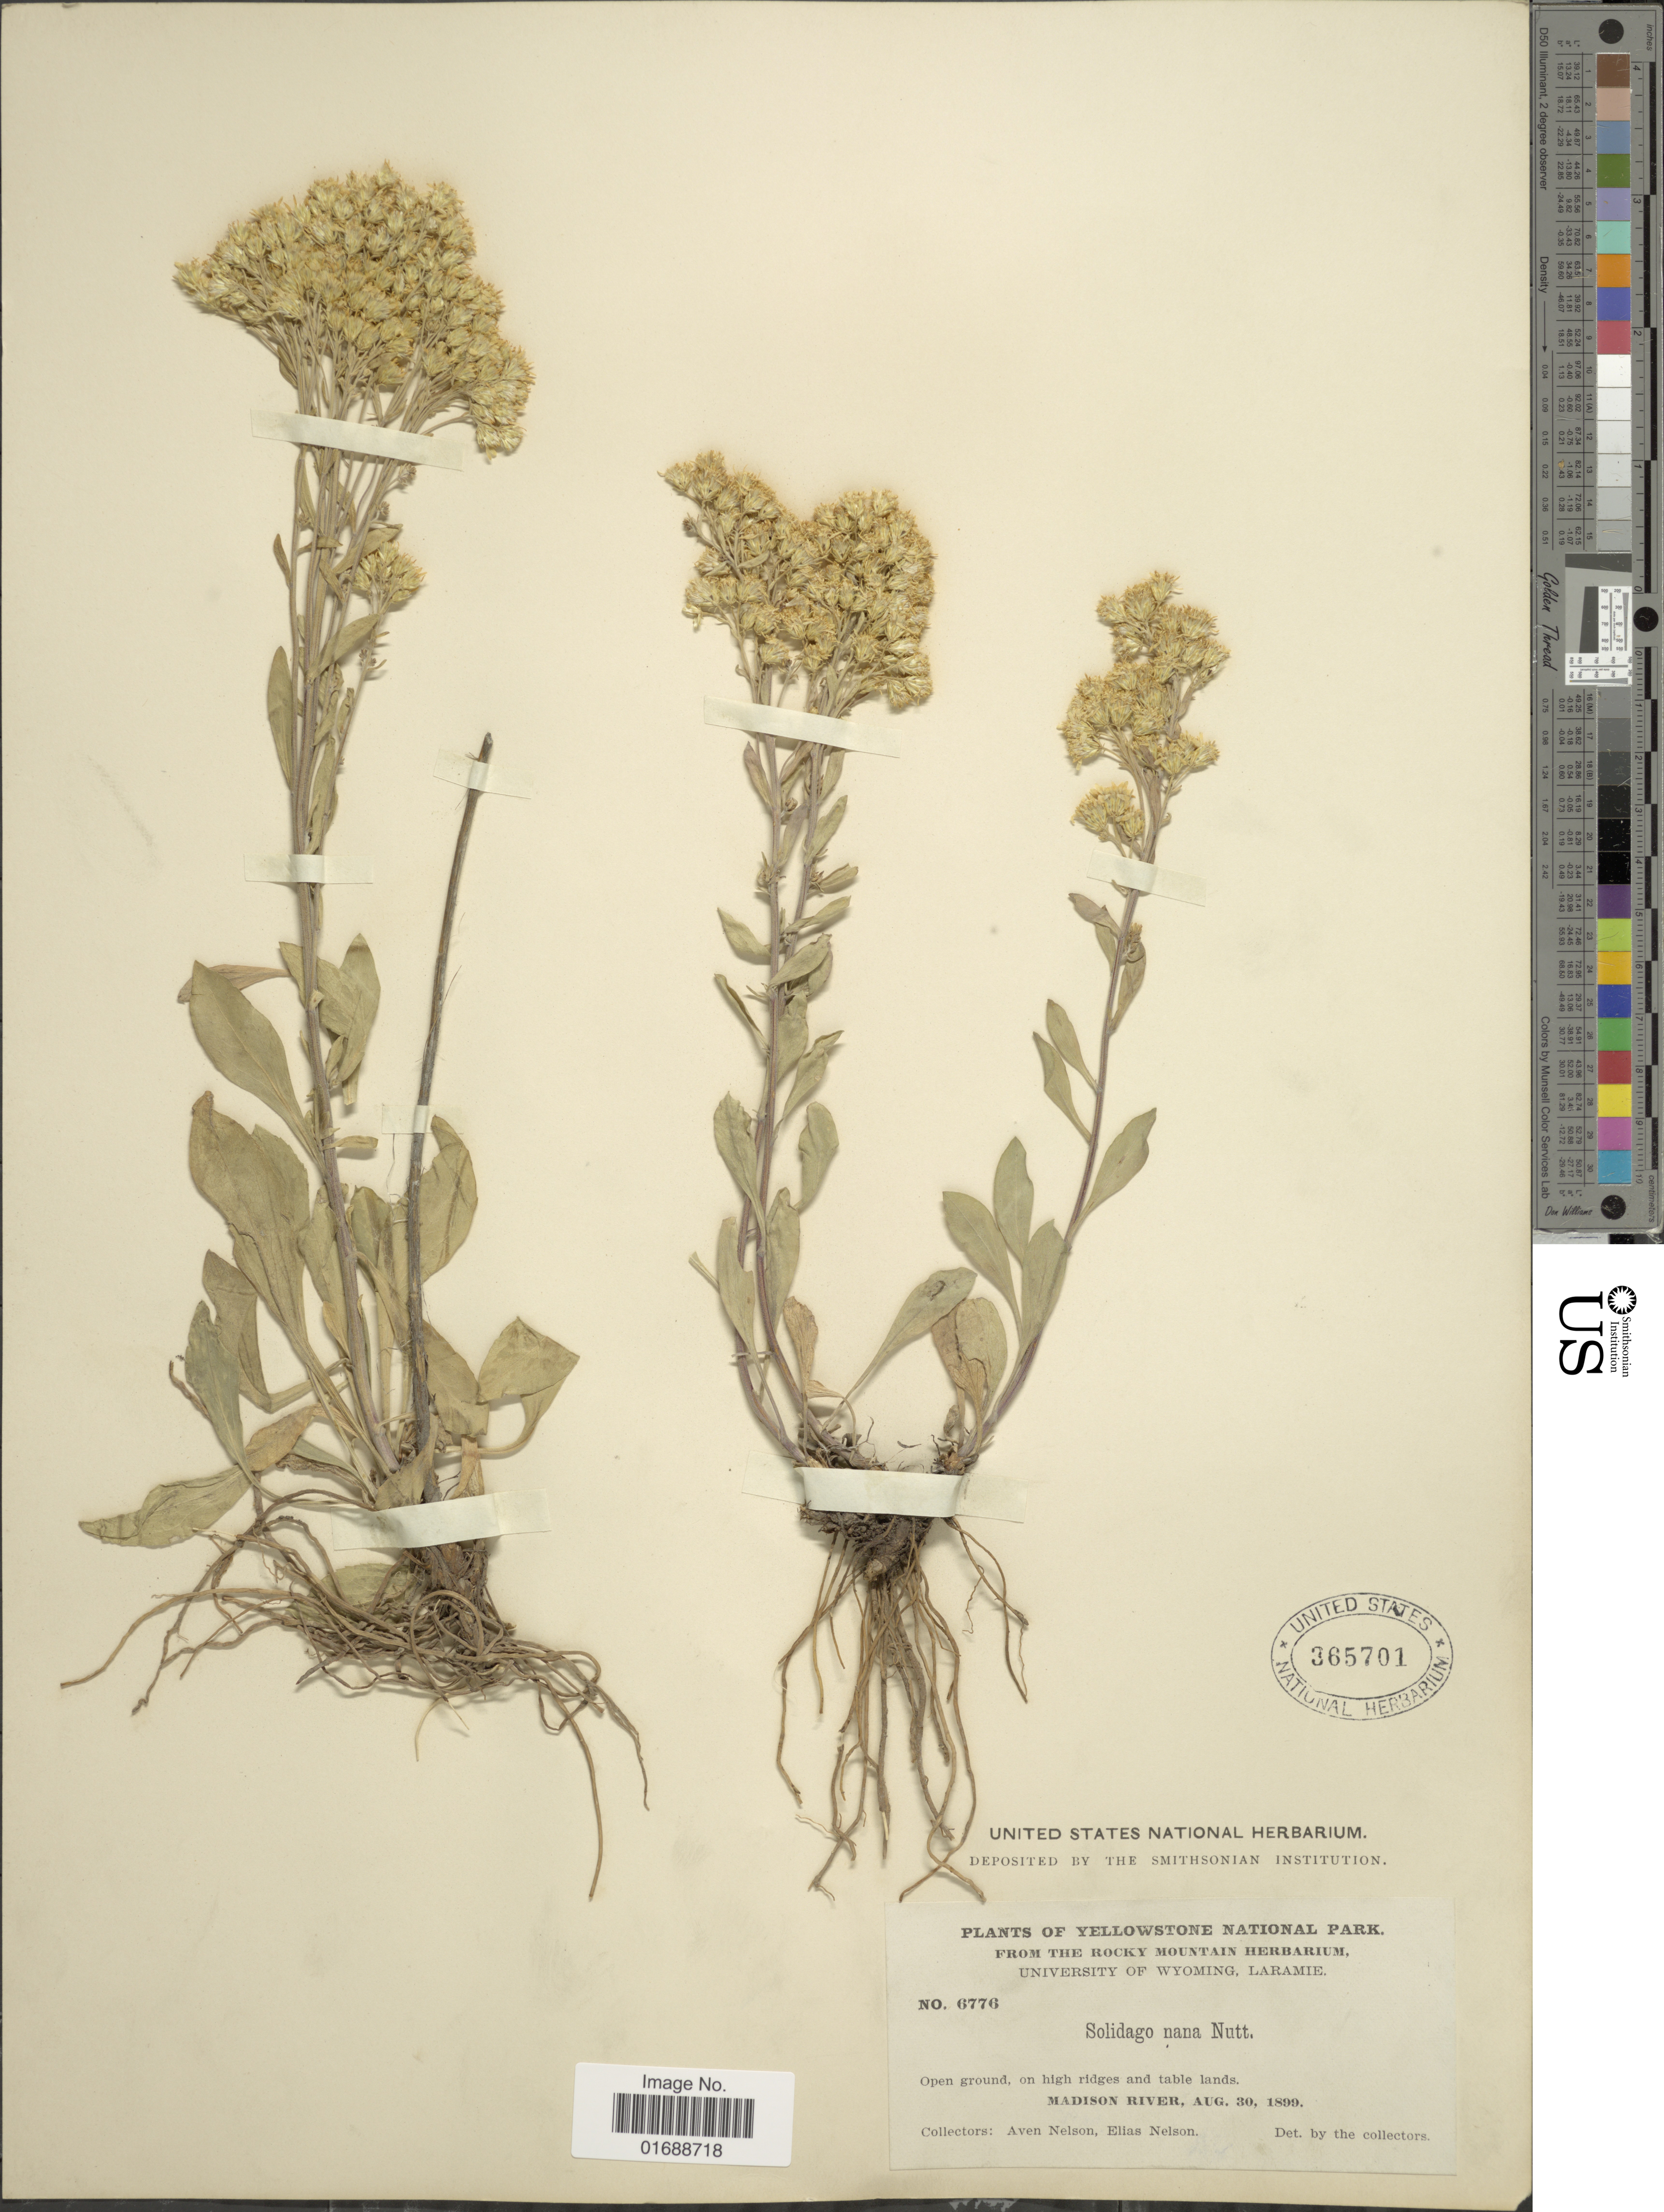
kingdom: Plantae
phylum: Tracheophyta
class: Magnoliopsida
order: Asterales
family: Asteraceae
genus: Solidago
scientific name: Solidago nana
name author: Nutt.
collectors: A. Nelson & E. Nelson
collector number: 6776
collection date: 1899-08-30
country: United States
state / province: Wyoming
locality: Yellowstone National Park, Madison River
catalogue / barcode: US 365701